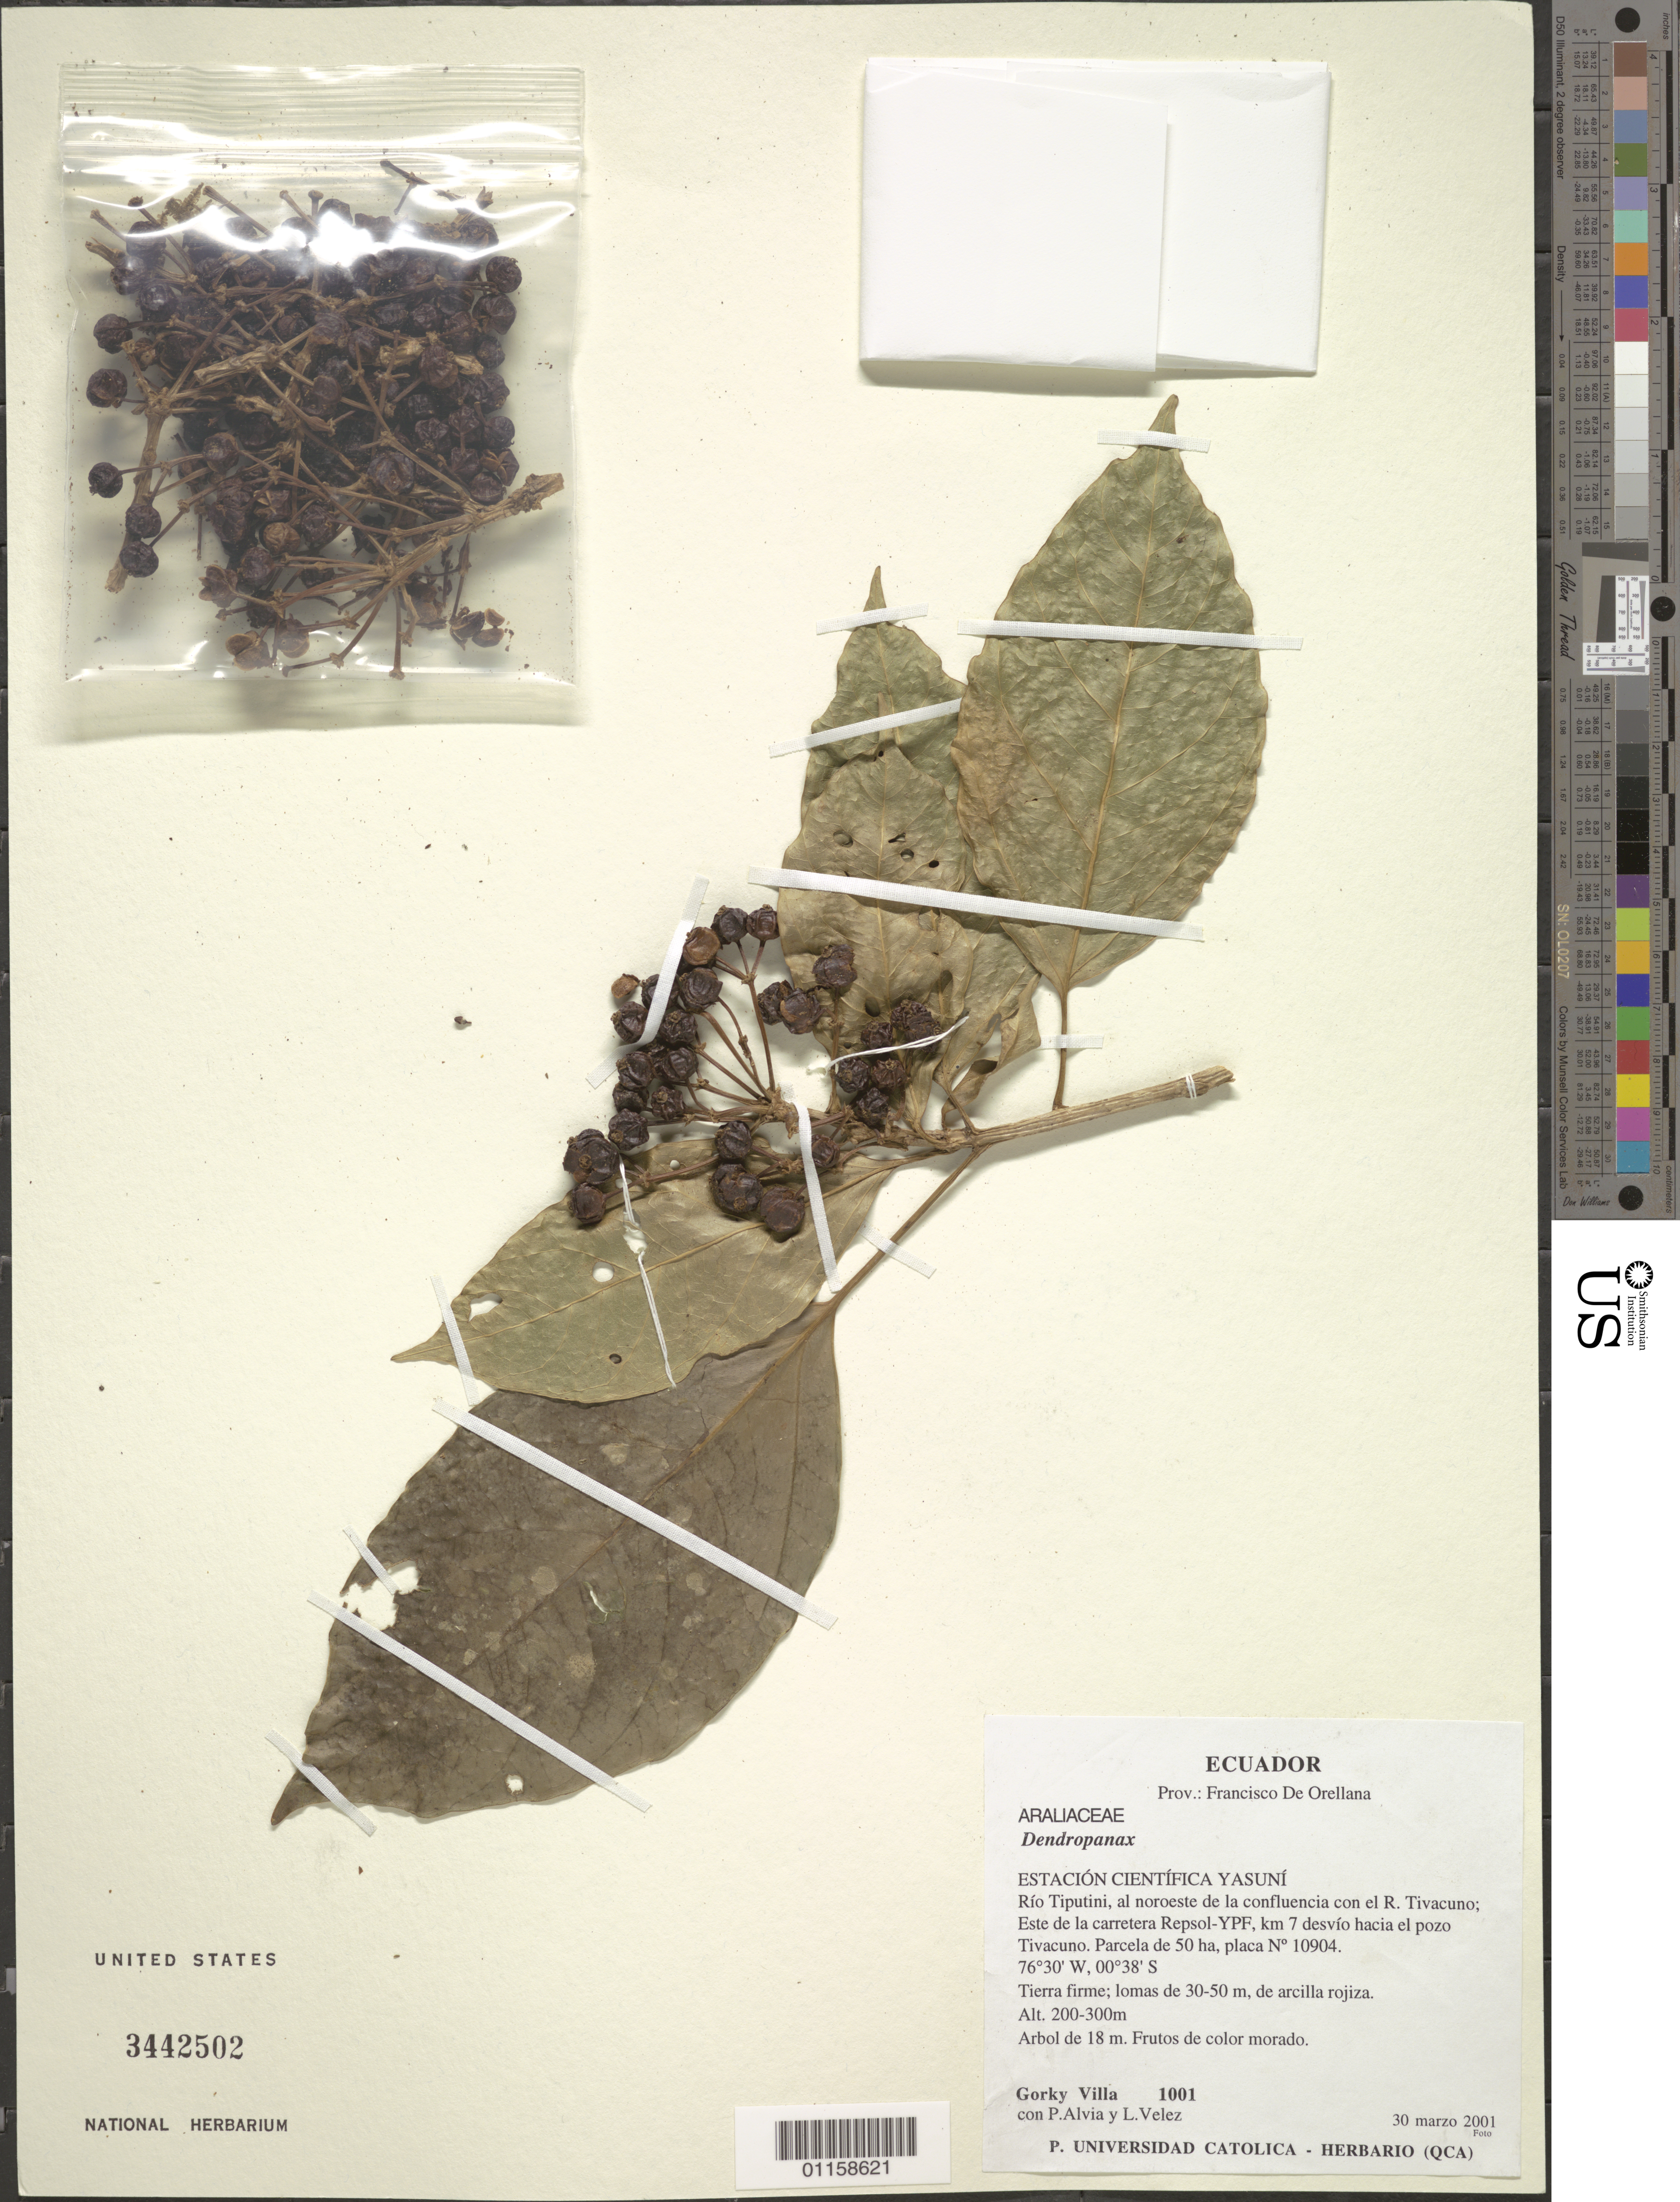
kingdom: Plantae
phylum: Tracheophyta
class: Magnoliopsida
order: Apiales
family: Araliaceae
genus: Dendropanax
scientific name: Dendropanax sp.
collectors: G. Villa, L. Velez & P. Alvia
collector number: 1001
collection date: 2001-03-30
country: Ecuador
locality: Estacion Cientifica Yasuni. Rio Tiputini.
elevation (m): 200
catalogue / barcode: US 3442502